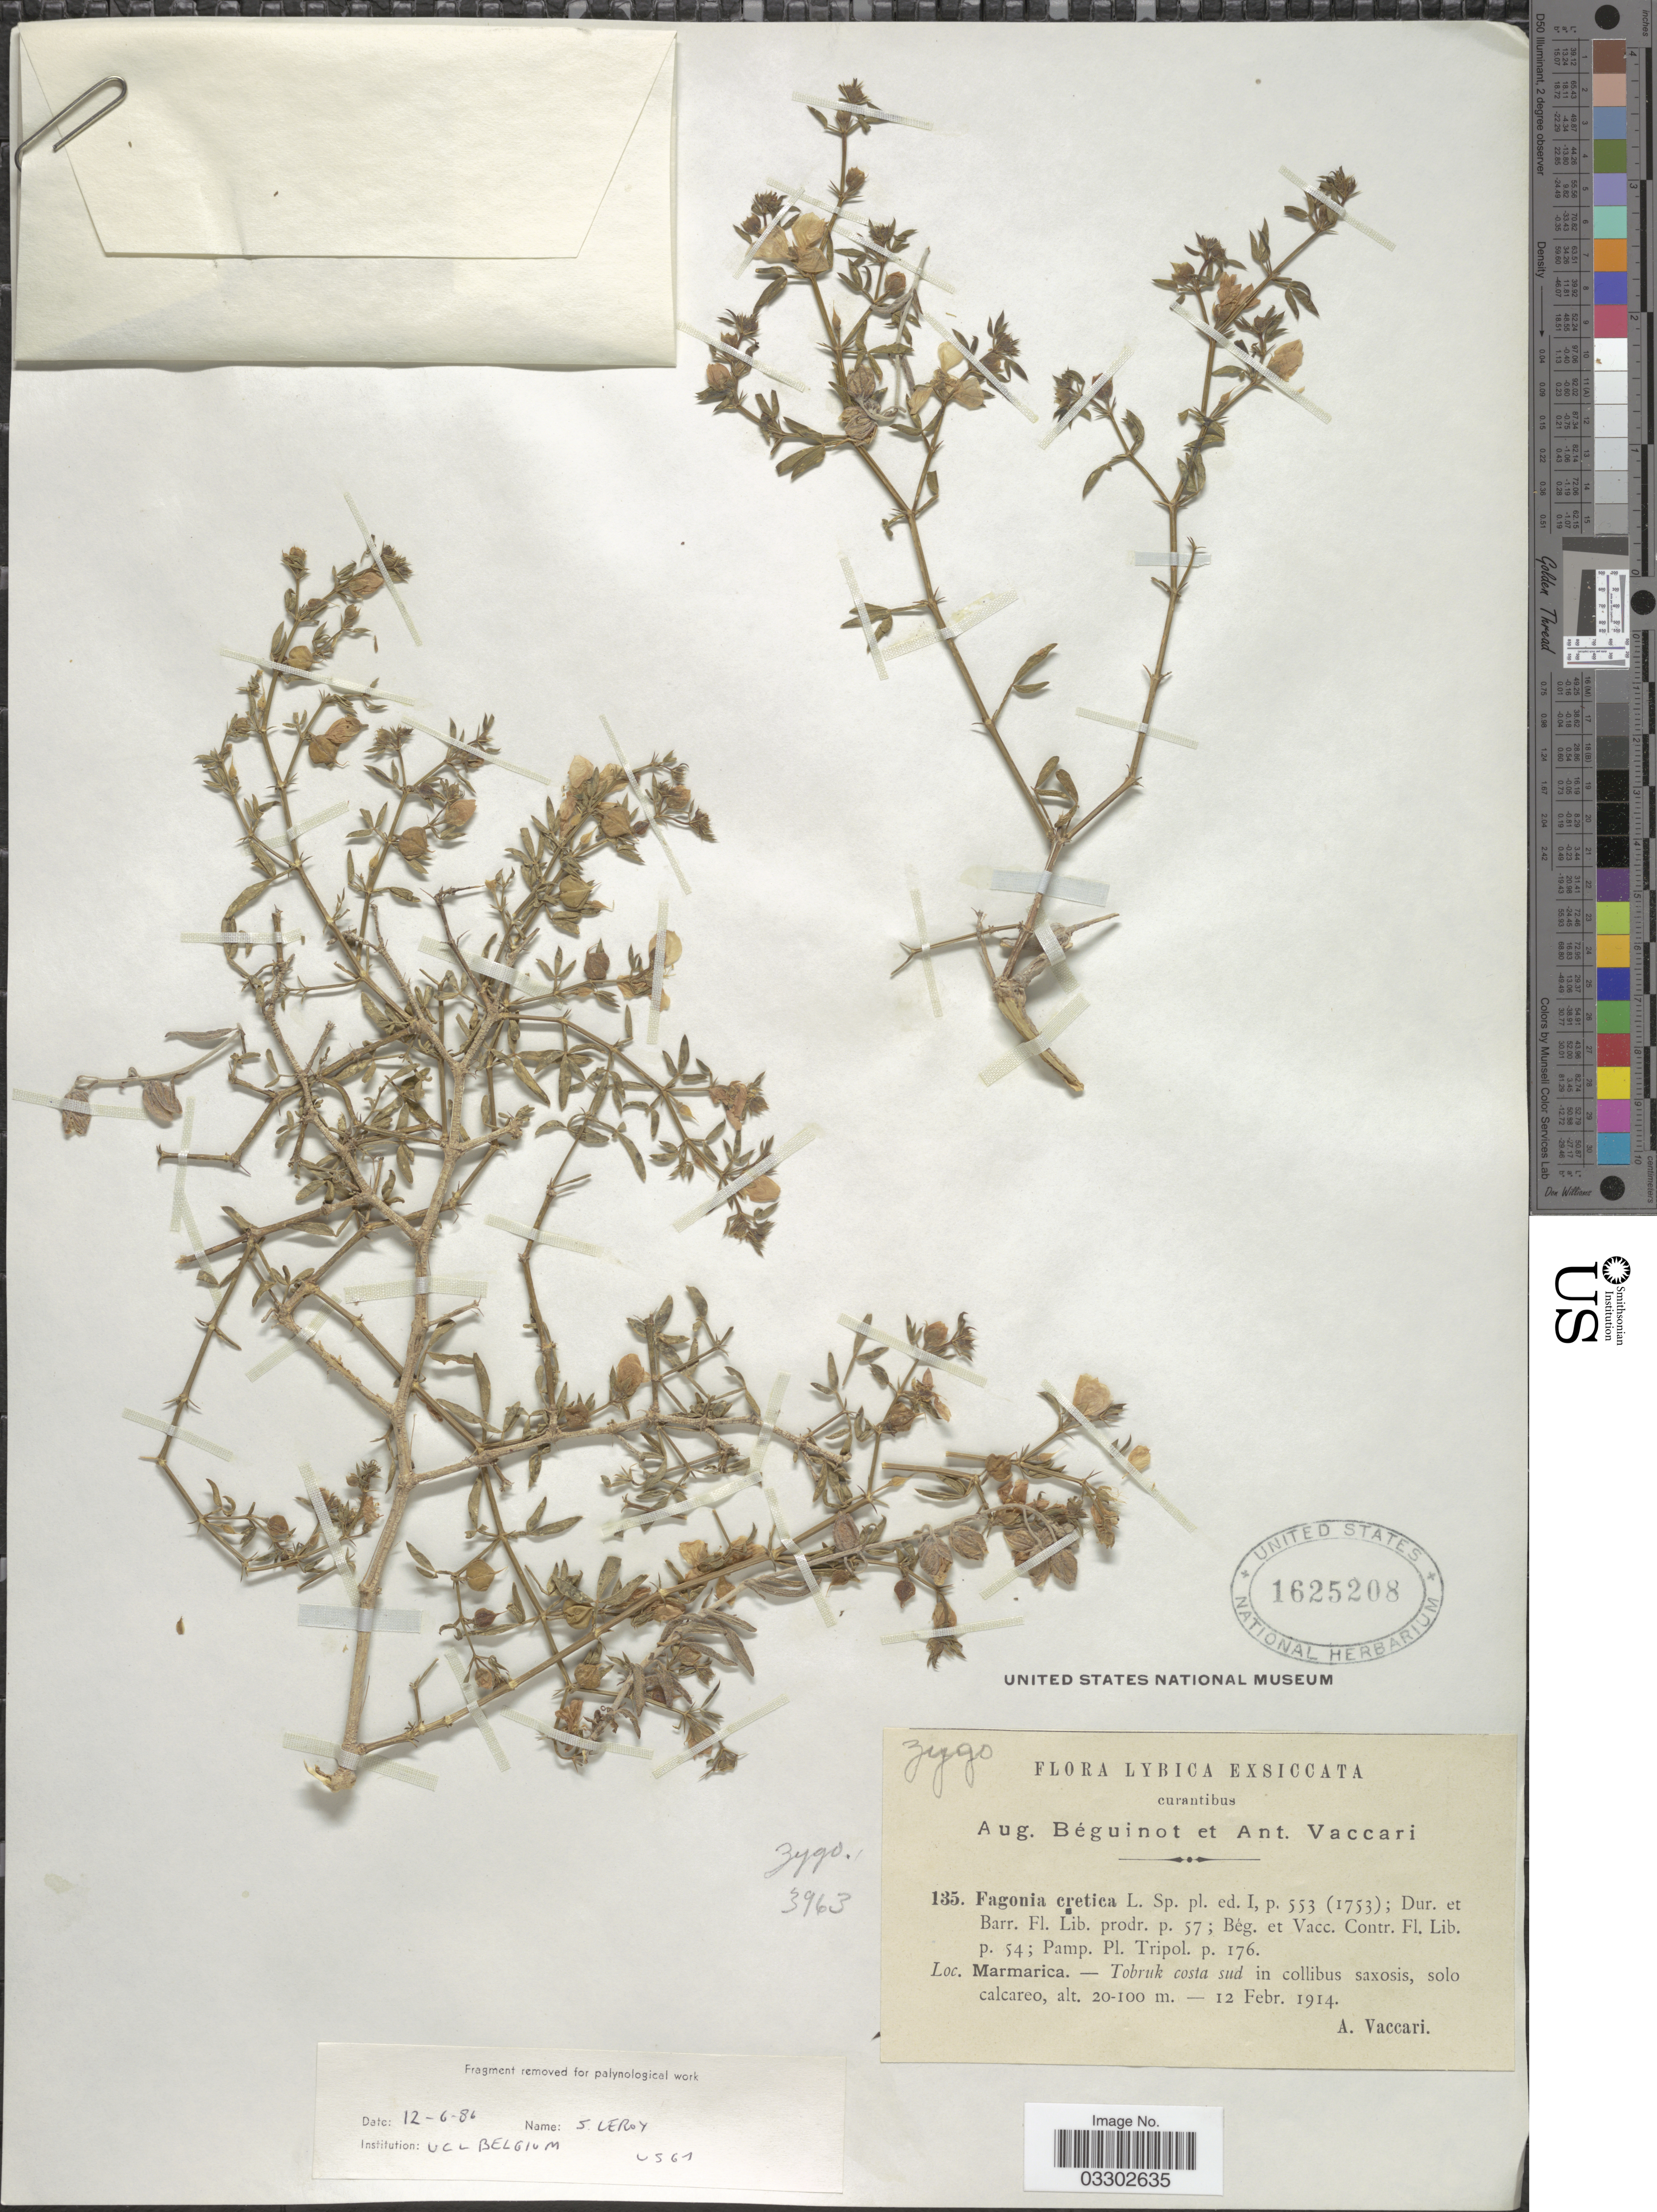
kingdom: Plantae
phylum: Tracheophyta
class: Magnoliopsida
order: Zygophyllales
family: Zygophyllaceae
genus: Fagonia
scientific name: Fagonia cretica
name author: L.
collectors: A. Vaccari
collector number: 135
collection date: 1914-02-12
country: Libya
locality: Marmarica. -- Tobruk costa sud in collibus saxosis.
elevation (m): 20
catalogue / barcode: US 1625208